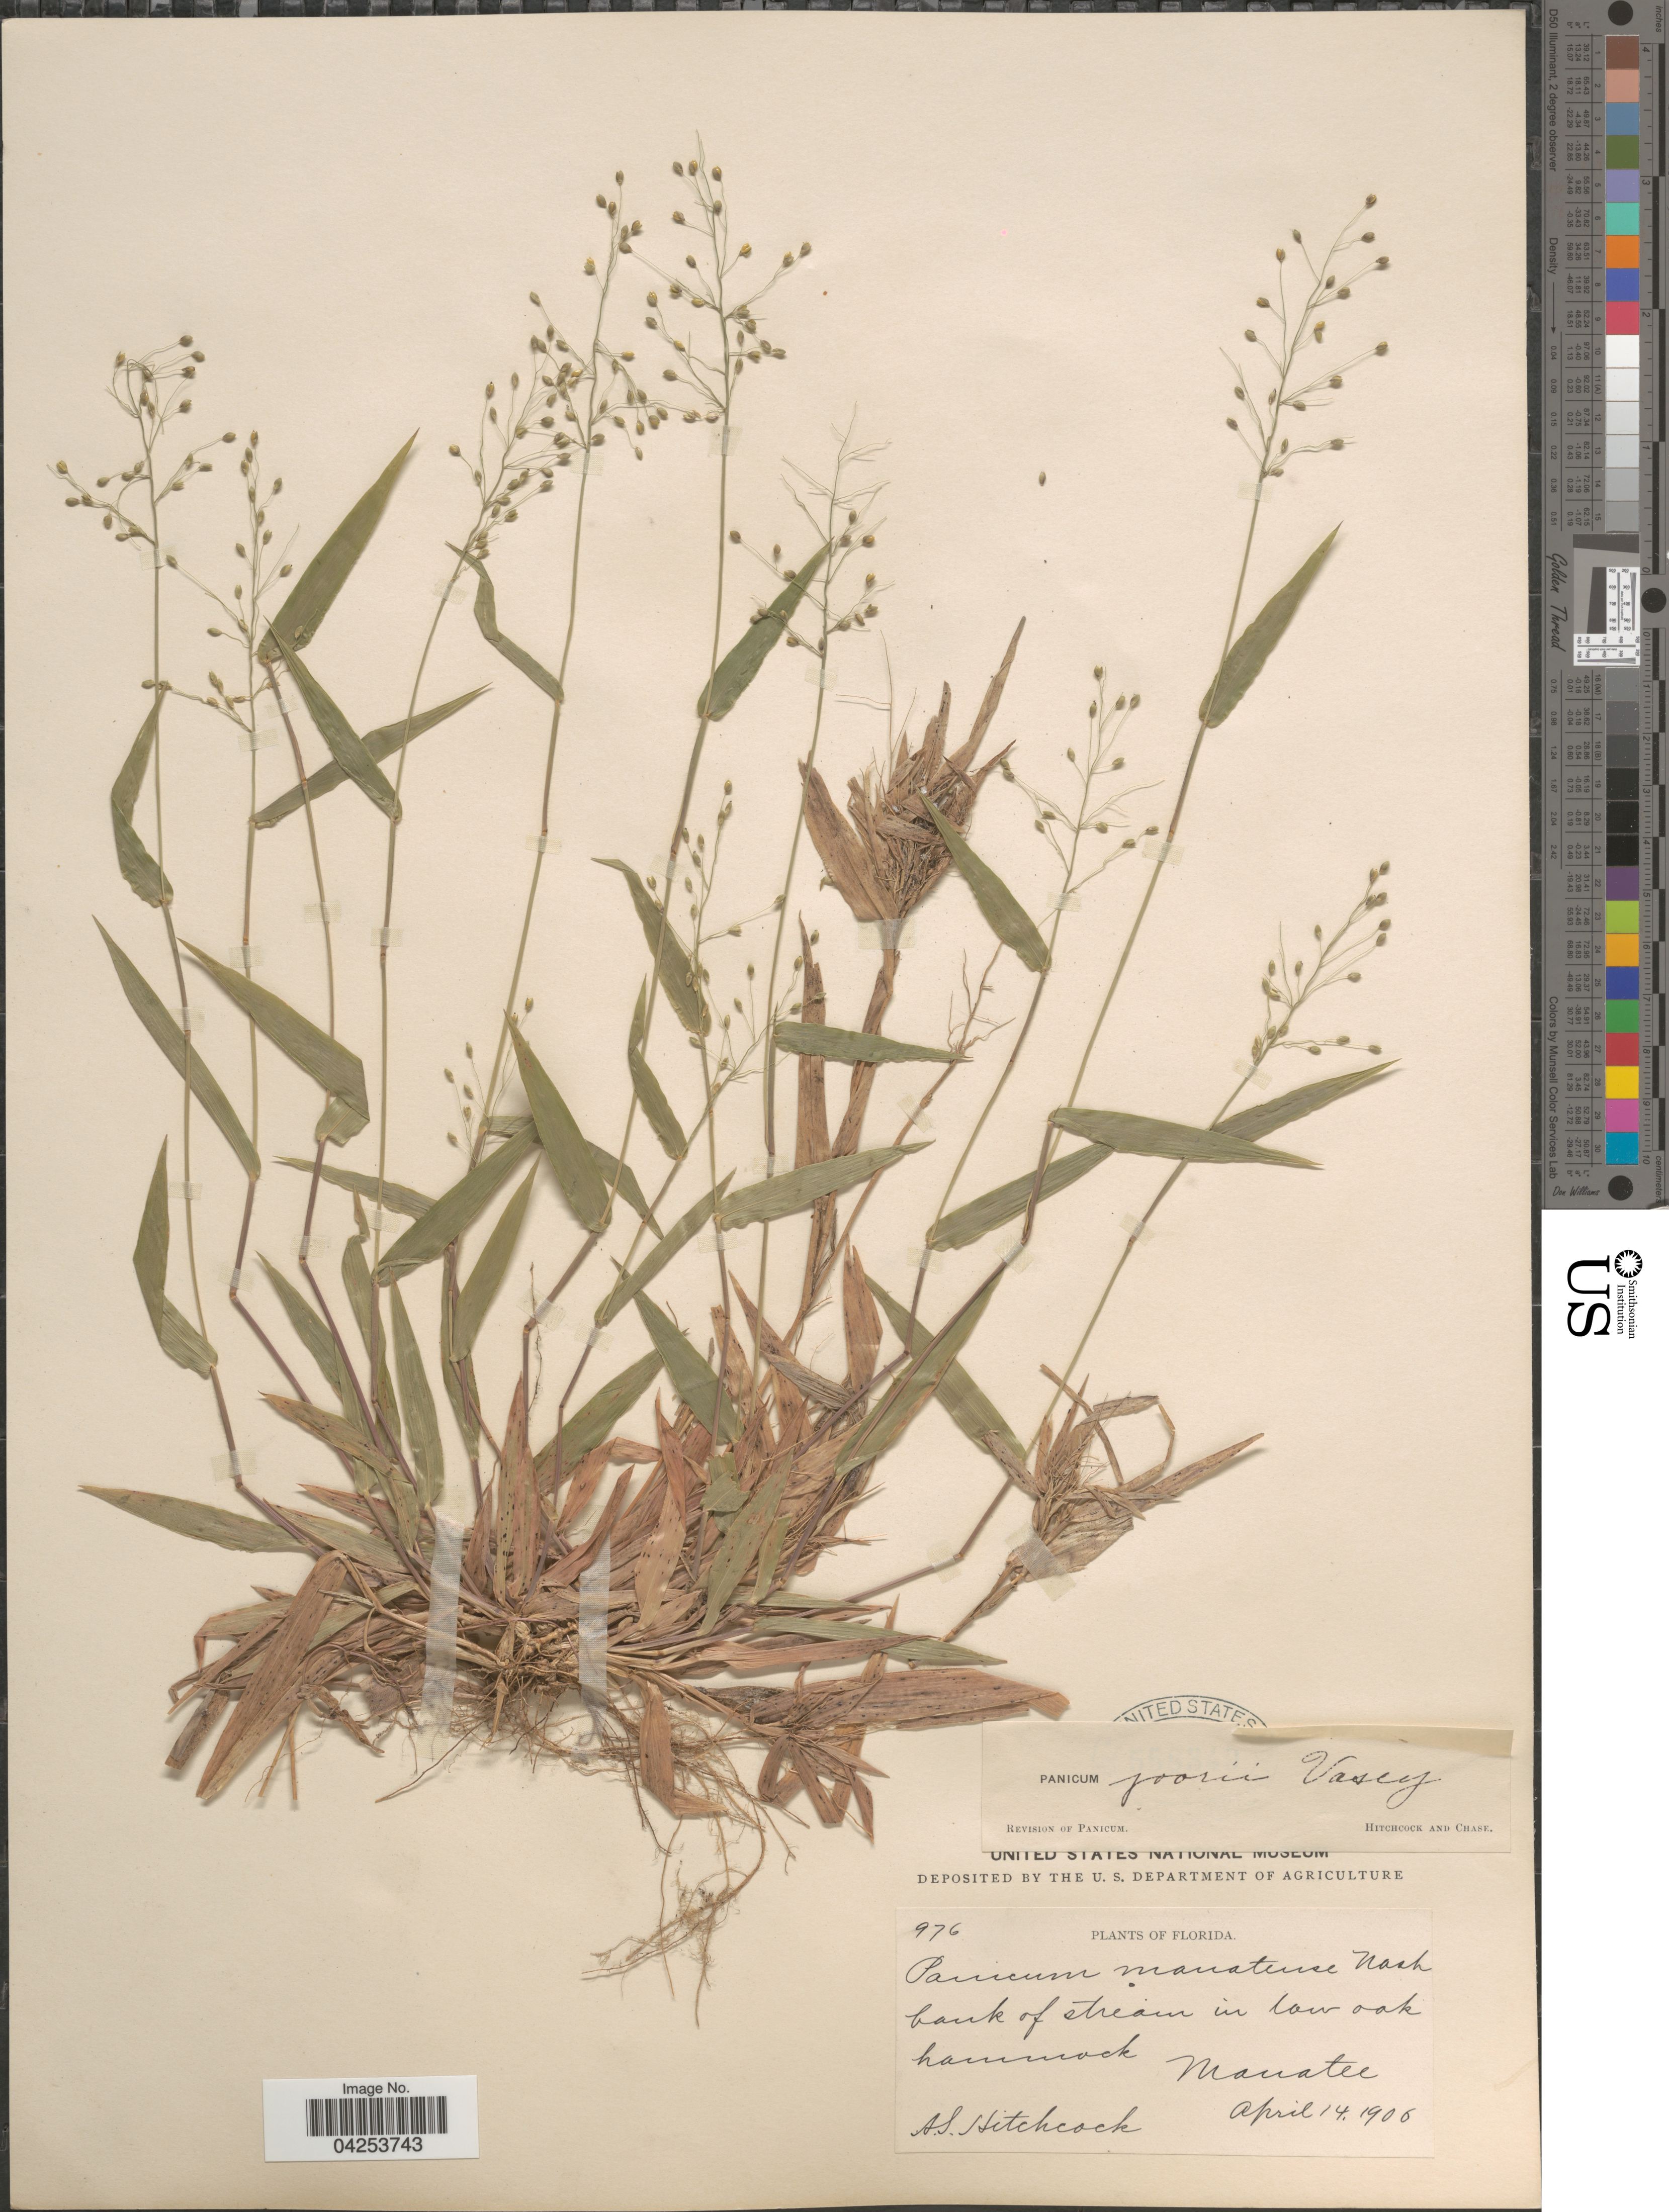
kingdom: Plantae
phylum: Tracheophyta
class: Liliopsida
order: Poales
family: Poaceae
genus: Dichanthelium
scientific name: Dichanthelium commutatum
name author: (Schult.) Gould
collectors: A. S. Hitchcock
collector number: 976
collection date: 1906-04-14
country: United States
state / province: Florida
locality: Bank of stream in low oak hammock. Manatee.